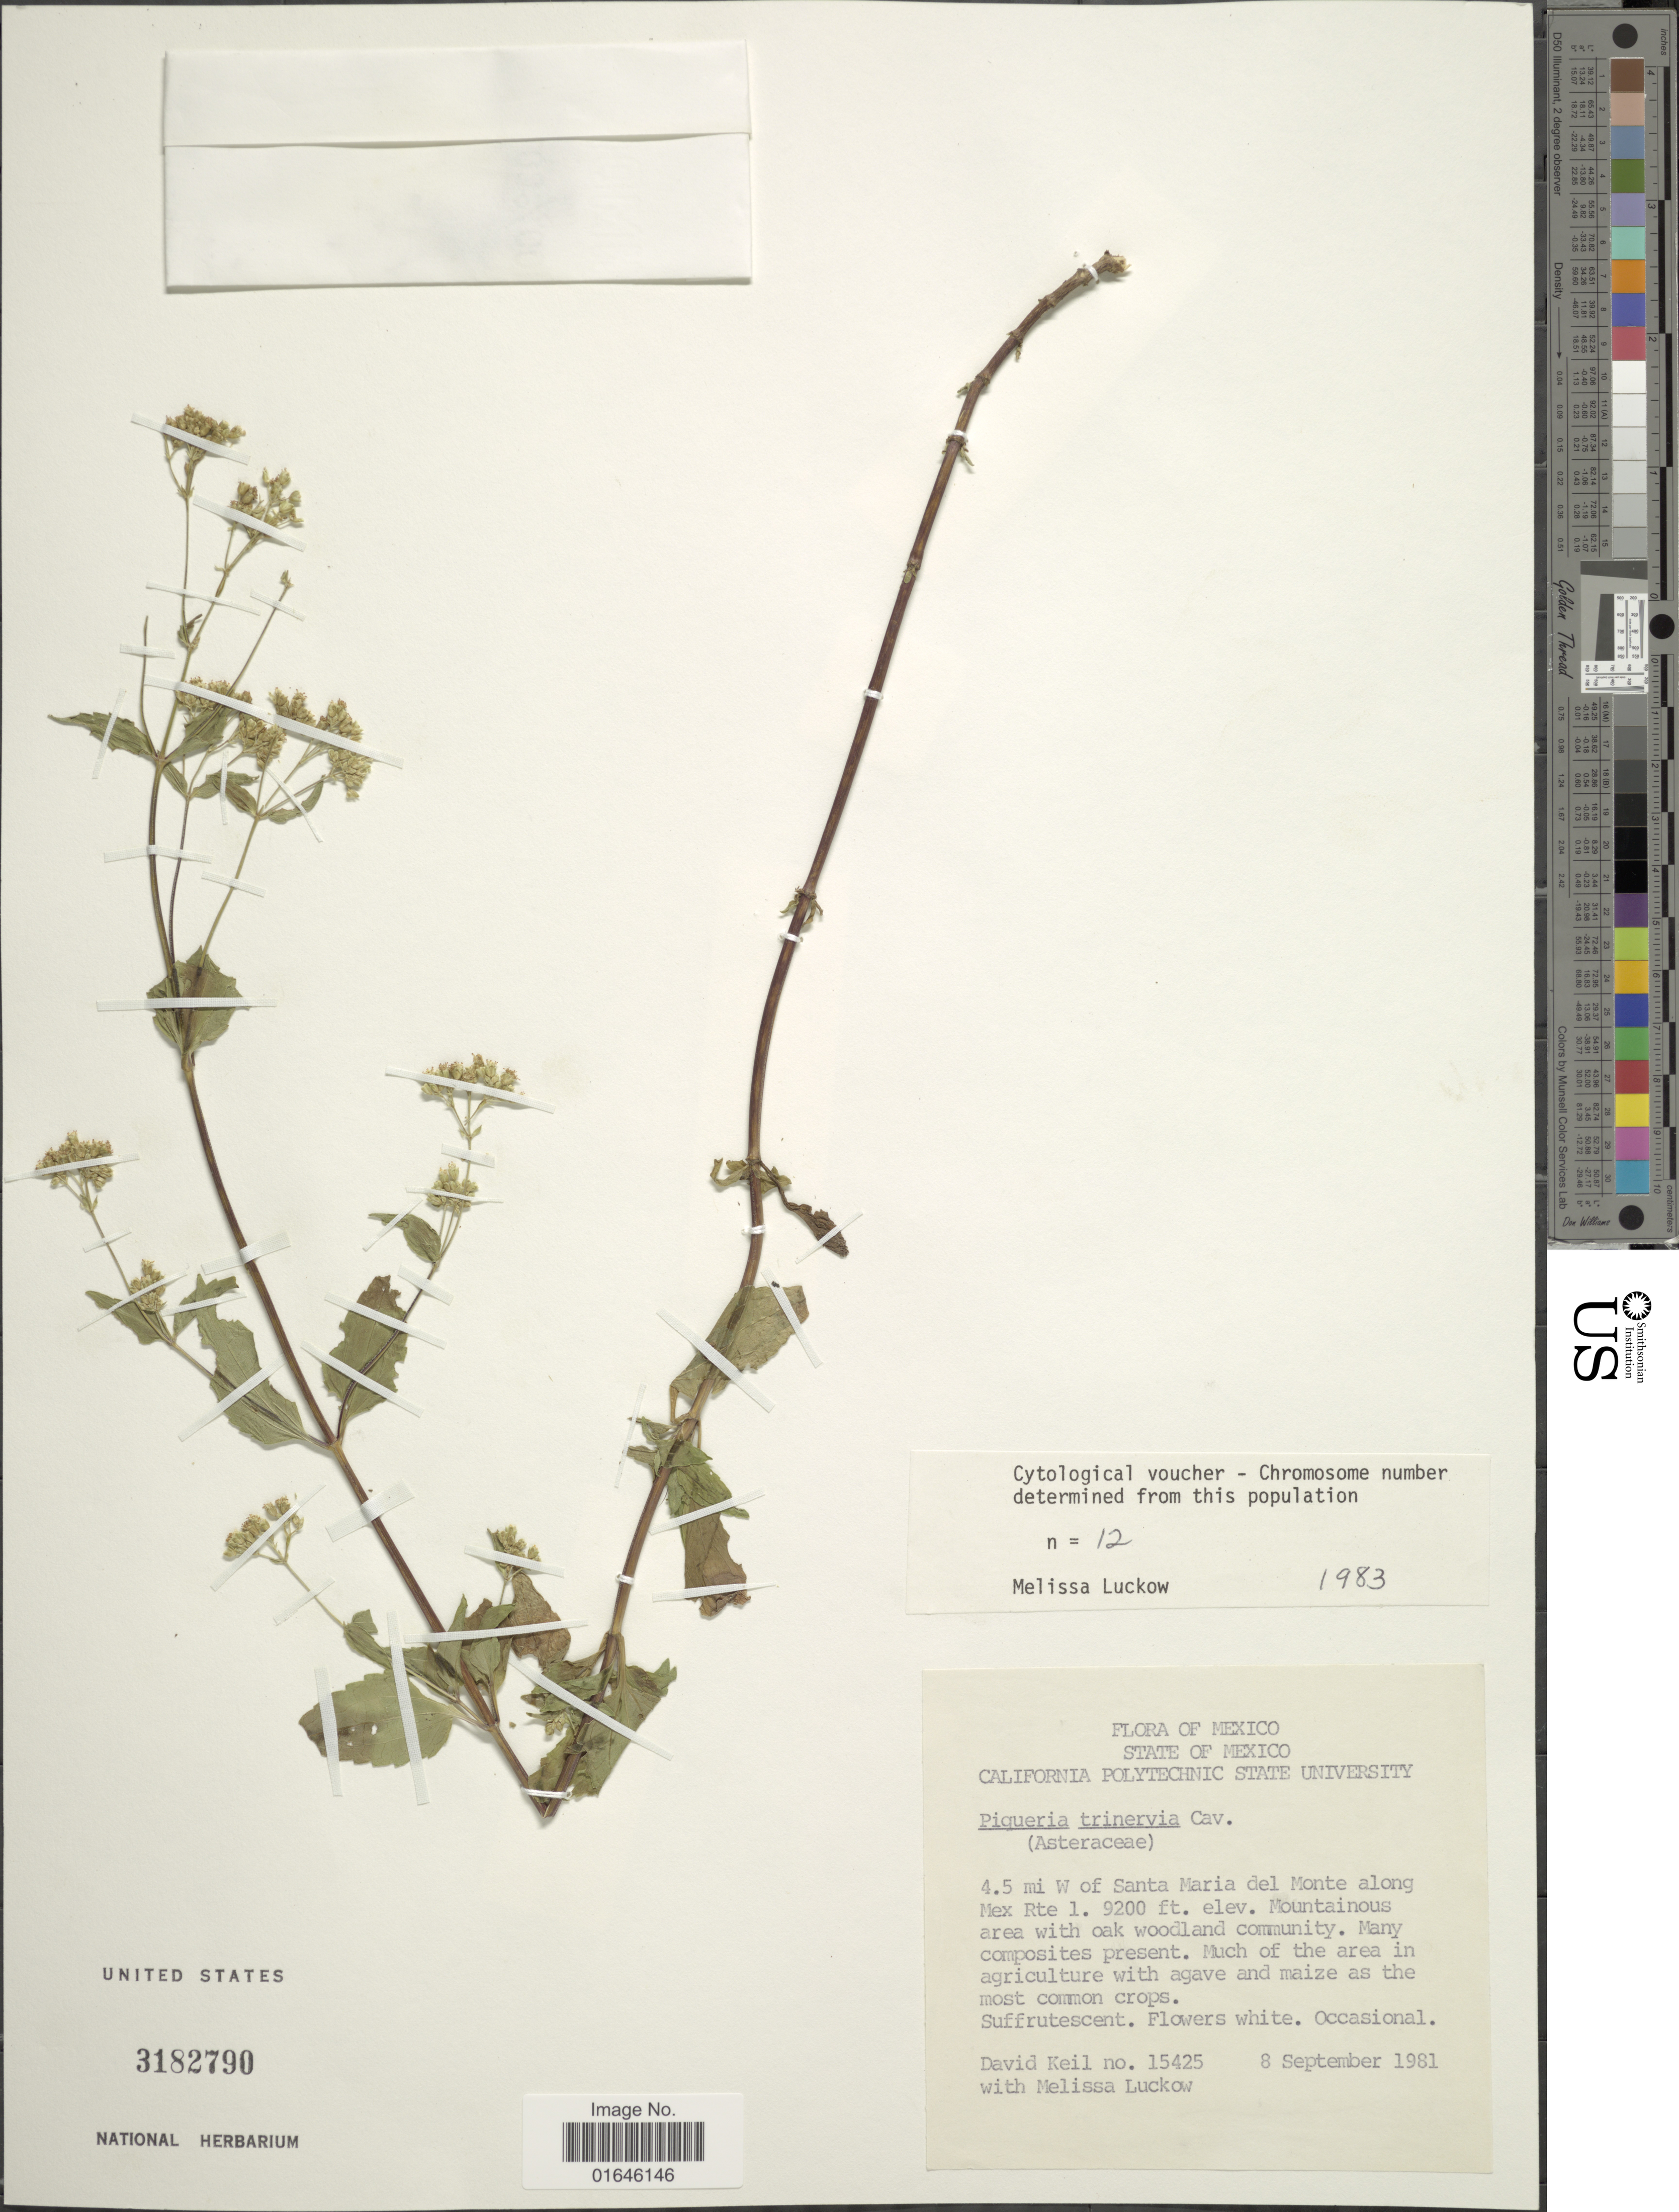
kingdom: Plantae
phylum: Tracheophyta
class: Magnoliopsida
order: Asterales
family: Asteraceae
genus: Piqueria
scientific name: Piqueria trinervia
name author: Cav.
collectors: D. J. Keil & M. A. Luckow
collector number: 15425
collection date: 1981-09-08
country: Mexico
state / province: México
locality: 4.5 mi W of Santa Maria del Monte along Mex Rte 1., Mountainous area with oak woodland community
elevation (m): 2804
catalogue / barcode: US 3182790